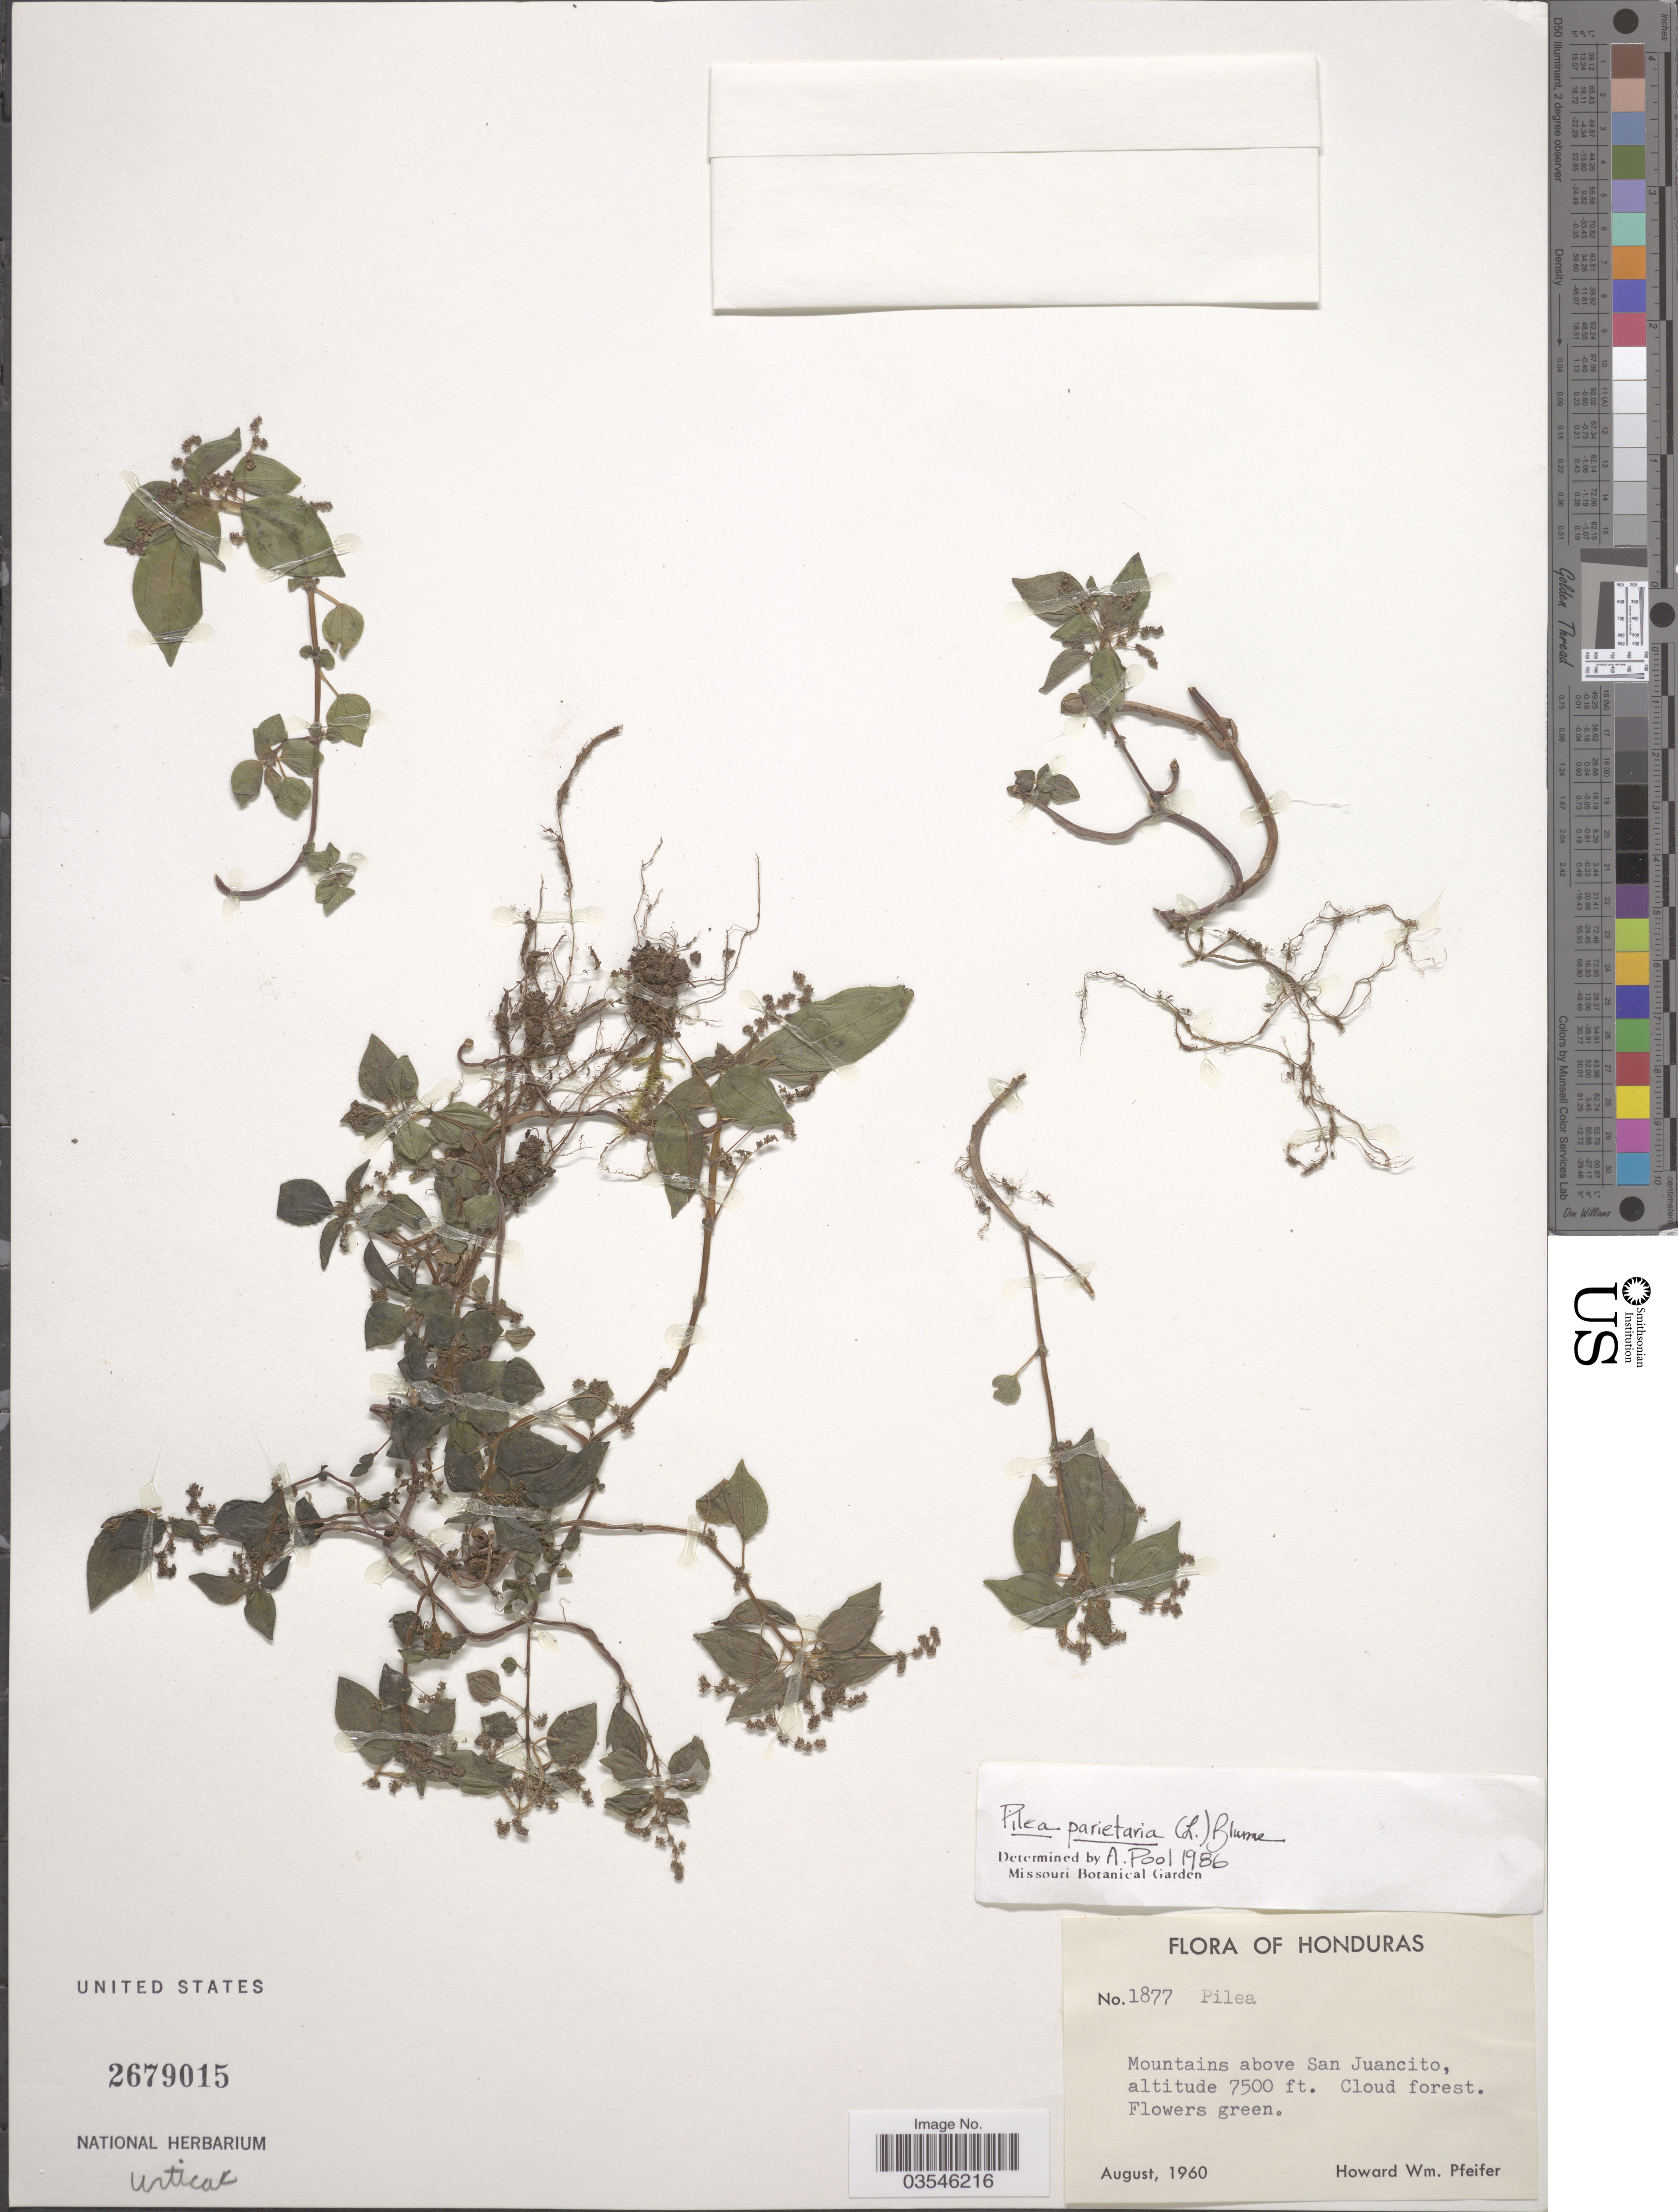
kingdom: Plantae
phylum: Tracheophyta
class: Magnoliopsida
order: Rosales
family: Urticaceae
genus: Pilea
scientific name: Pilea parietaria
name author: (L.) Blume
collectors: H. W. Pfeifer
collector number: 1877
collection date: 1960-08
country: Honduras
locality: Mountains above San Juancito.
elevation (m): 2286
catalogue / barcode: US 2679015